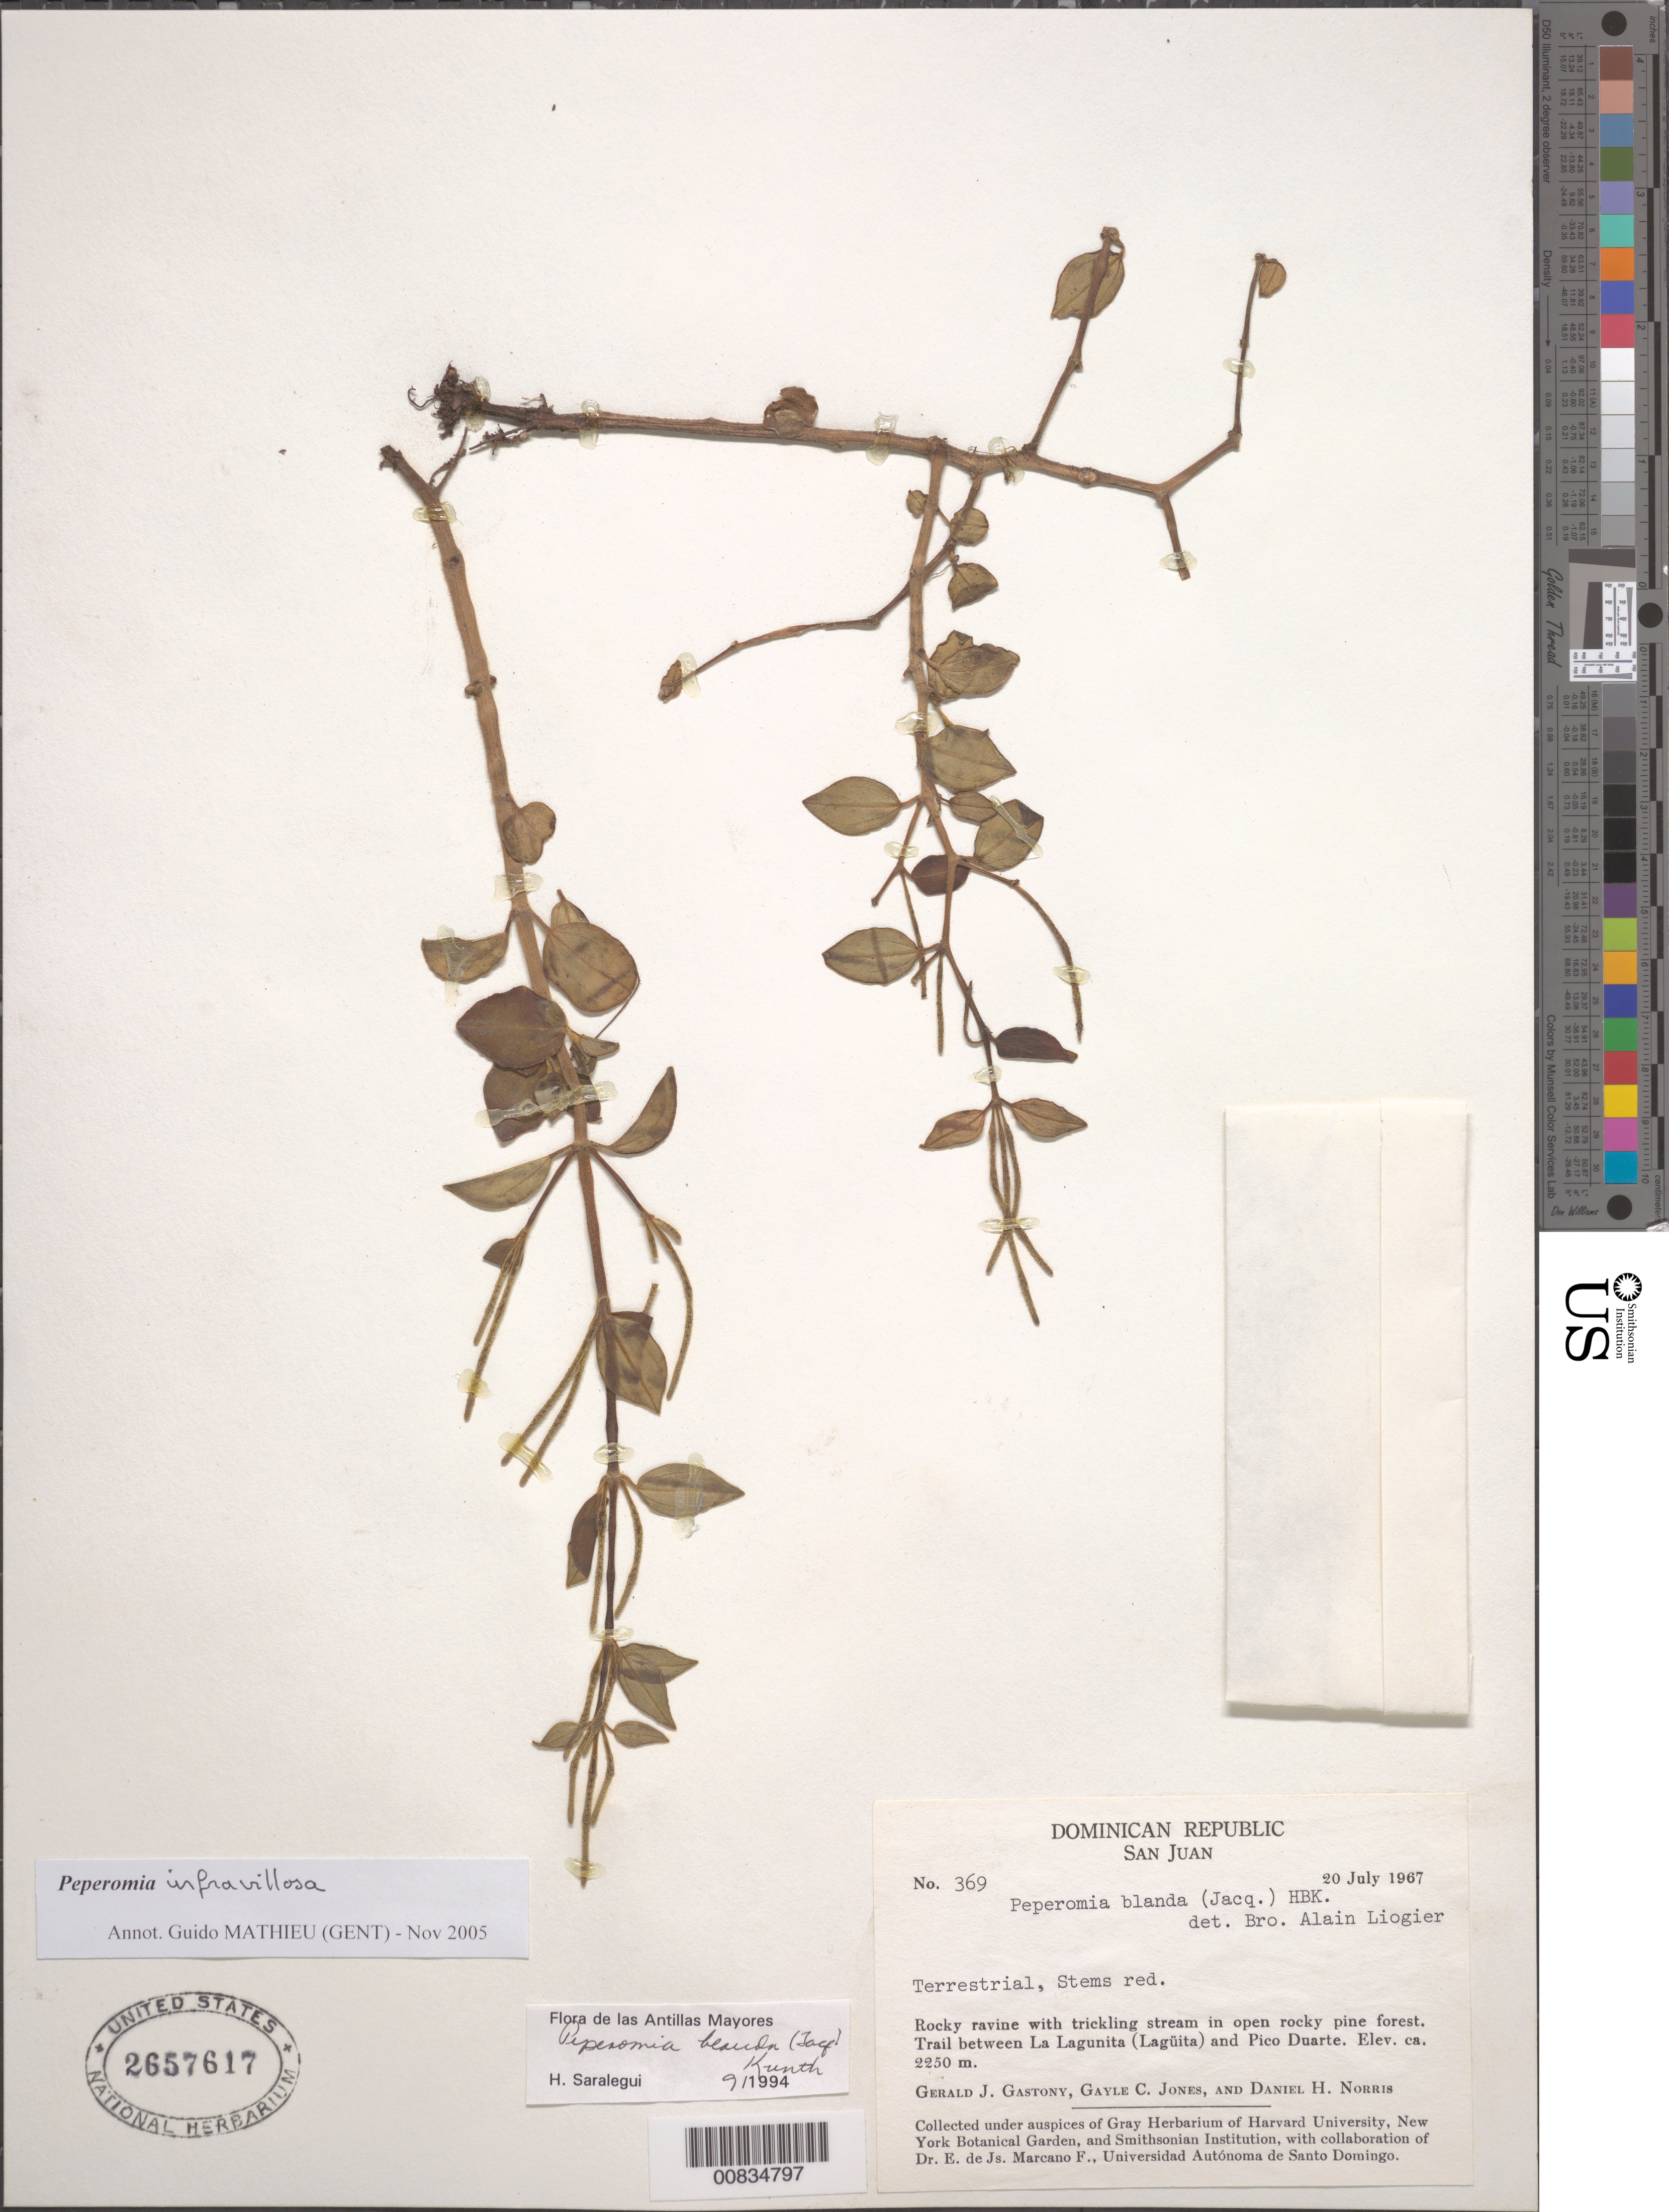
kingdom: Plantae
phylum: Tracheophyta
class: Magnoliopsida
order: Piperales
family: Piperaceae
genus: Peperomia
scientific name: Peperomia infravillosa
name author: Trel.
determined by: Mathieu, Guido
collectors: G. Gastony, G. C. Jones & D. H. Norris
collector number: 369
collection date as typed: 20 Jul 1967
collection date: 1967-07-20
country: Dominican Republic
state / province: San Juan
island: Hispaniola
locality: Trail between La Lagunita (Lagüita) and Pico Duarte.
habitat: Rocky ravine with trickling stream in open rocky pine forest.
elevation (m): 2250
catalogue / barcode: US 2657617